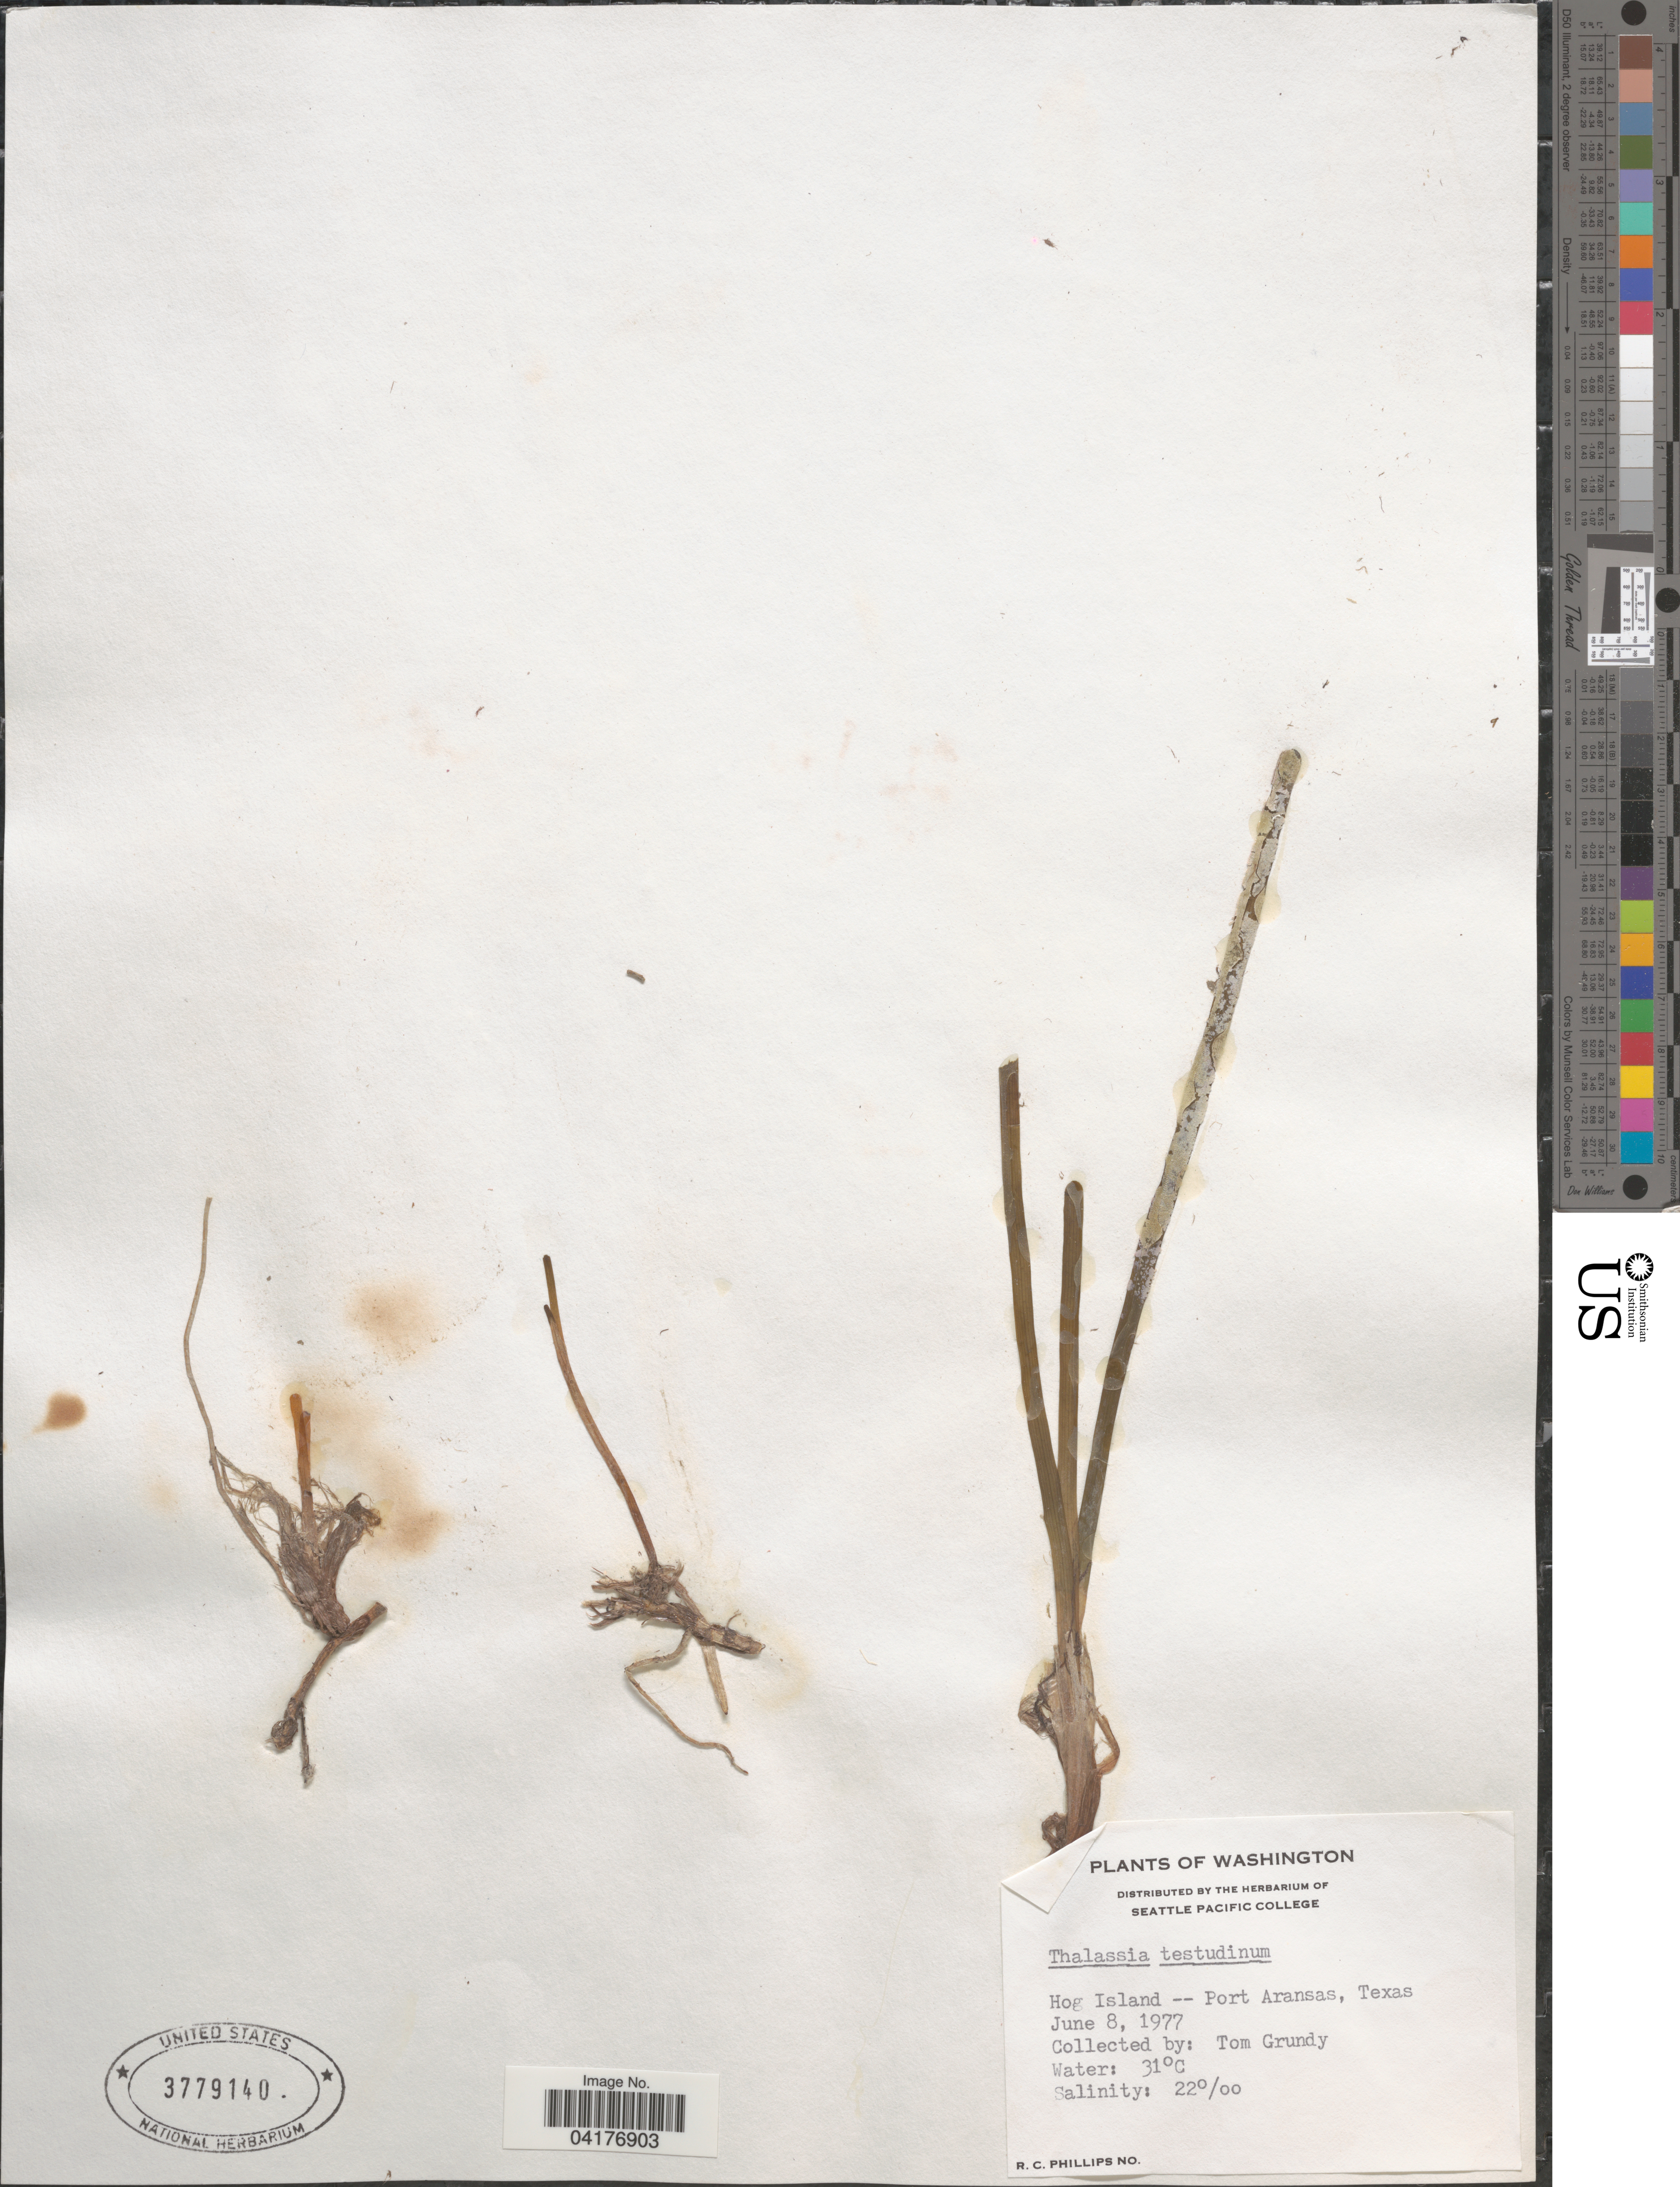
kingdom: Plantae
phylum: Tracheophyta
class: Liliopsida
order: Alismatales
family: Hydrocharitaceae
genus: Thalassia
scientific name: Thalassia hemprichii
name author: Asch.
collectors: T. Grundy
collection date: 1977-06-08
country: United States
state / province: Texas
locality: Hog Island -- Port Aransas.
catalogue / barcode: US 3779140